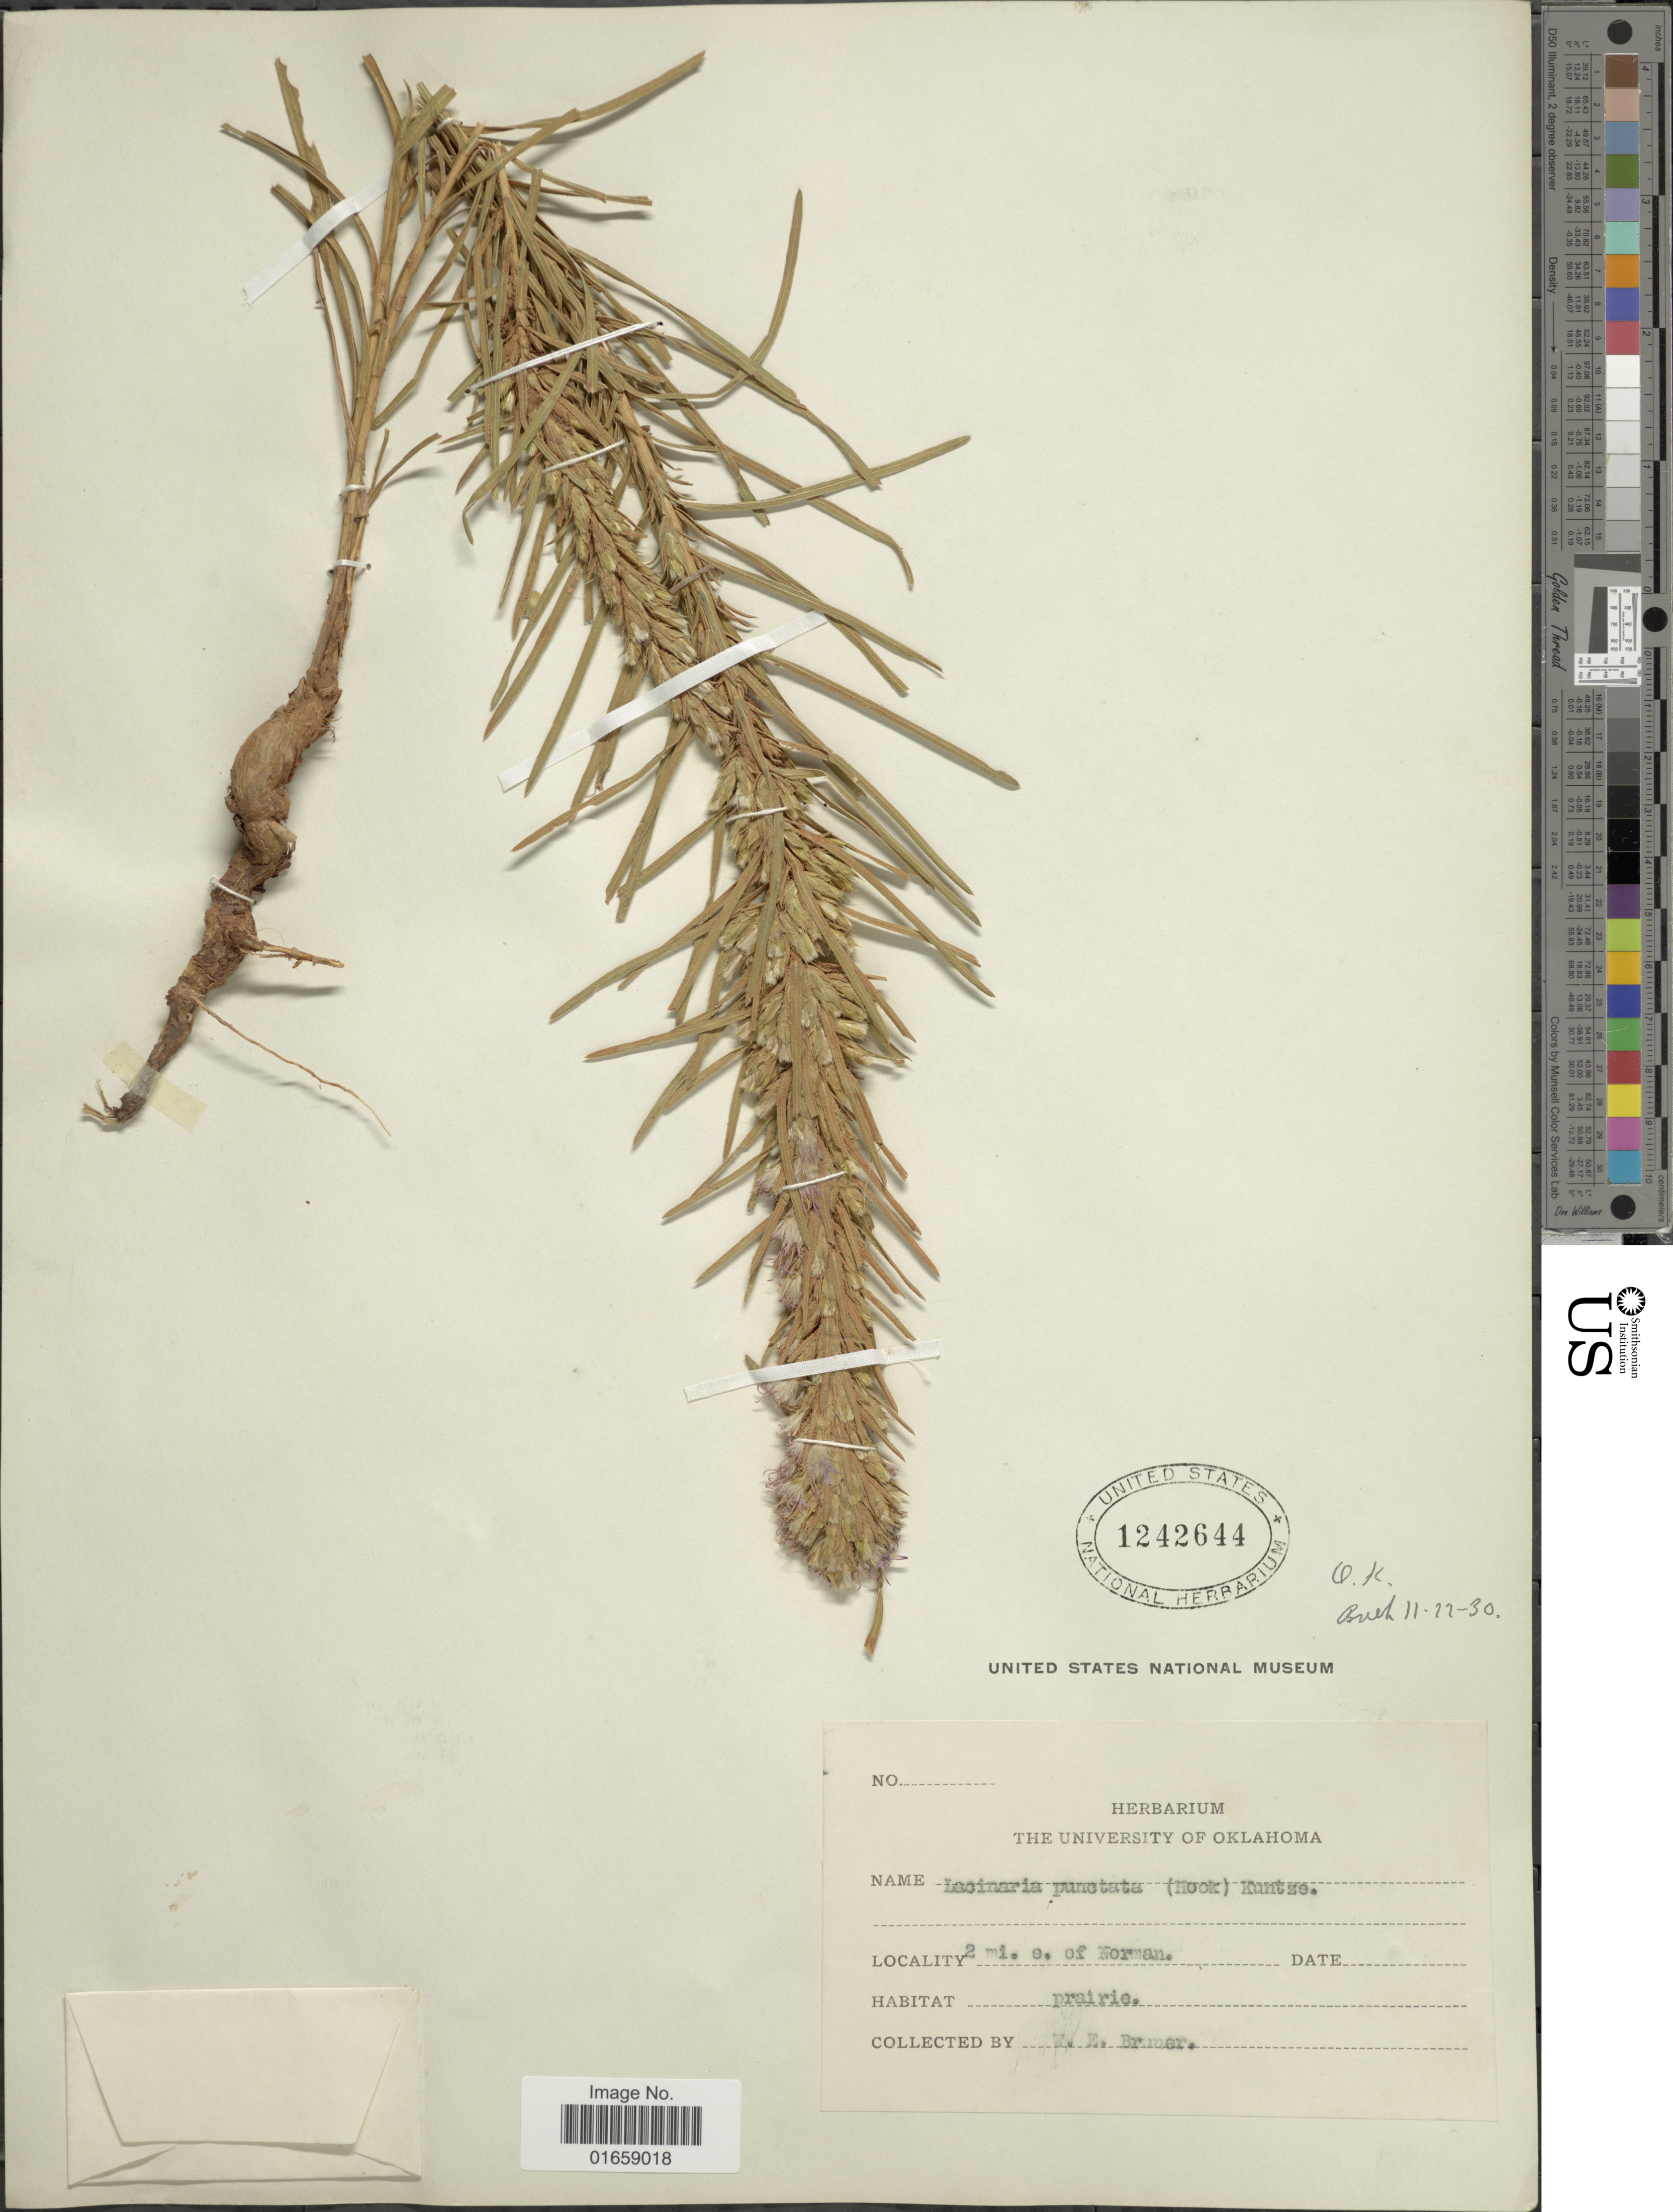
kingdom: Plantae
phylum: Tracheophyta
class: Magnoliopsida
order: Asterales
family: Asteraceae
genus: Liatris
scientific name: Liatris punctata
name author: Hook.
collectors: W. Bruner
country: United States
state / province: Oklahoma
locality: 2 mi. e. of Norman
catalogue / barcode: US 1242644